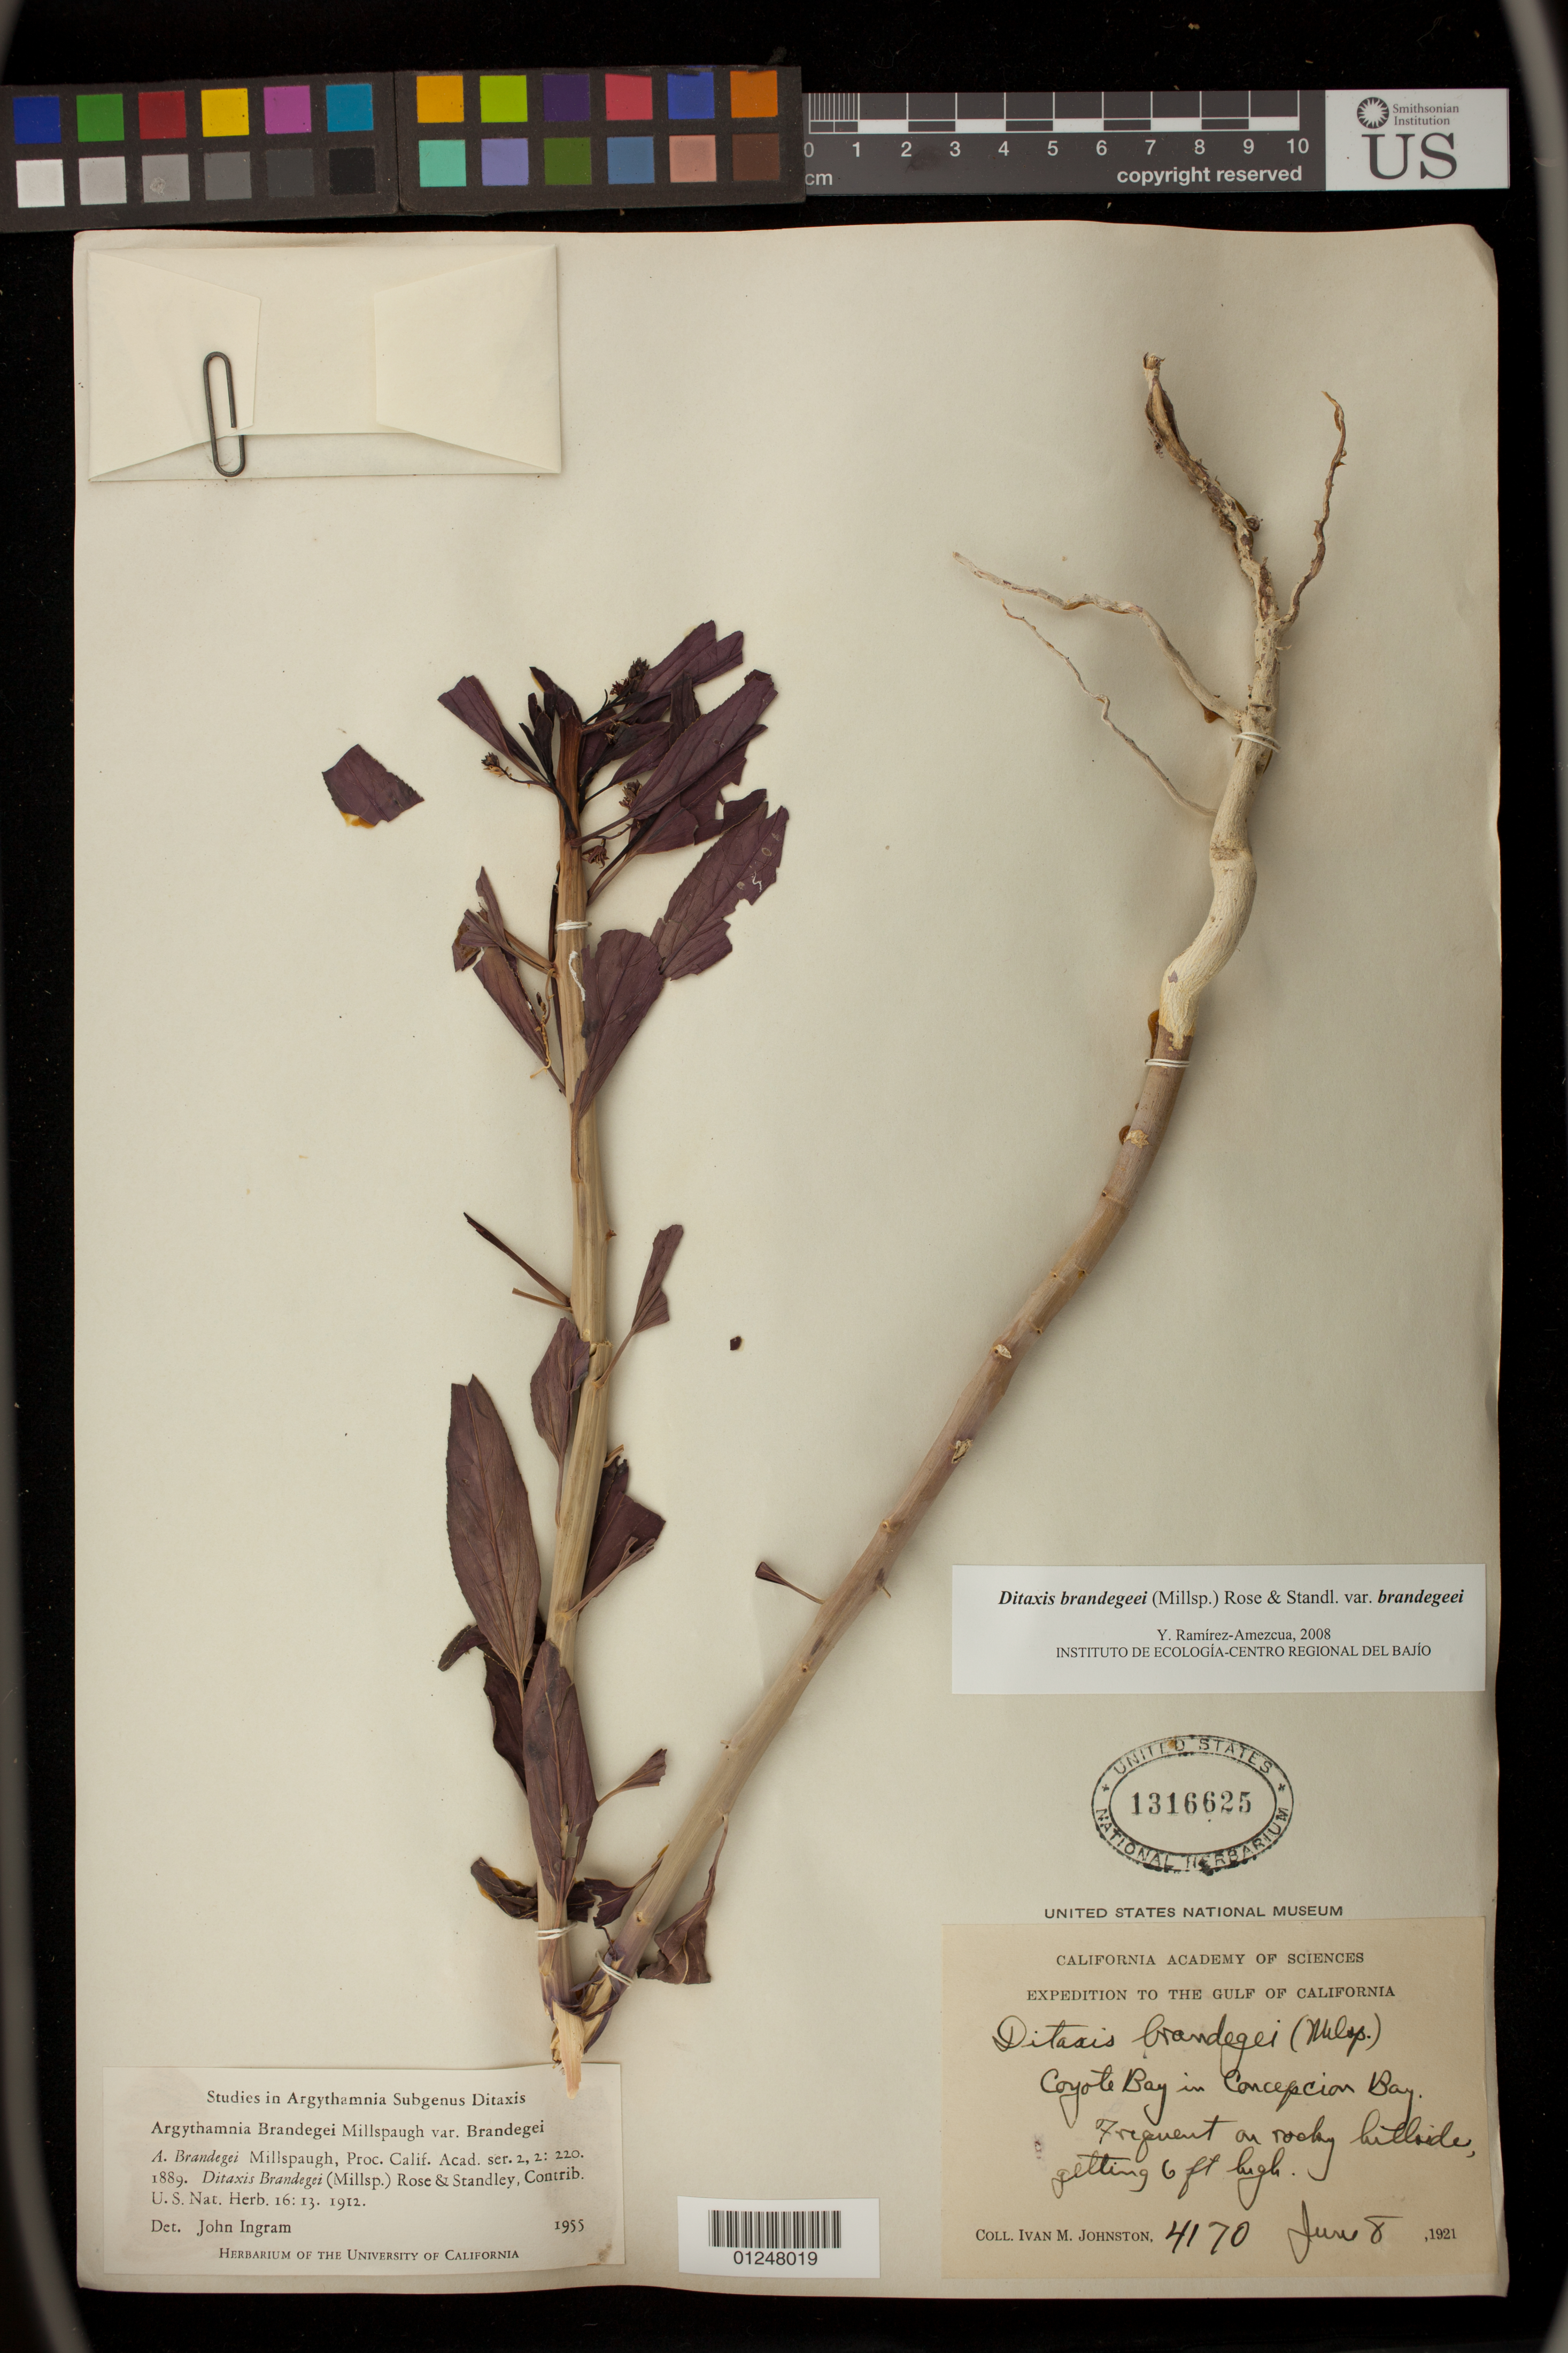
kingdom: Plantae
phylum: Tracheophyta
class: Magnoliopsida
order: Malpighiales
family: Euphorbiaceae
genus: Argythamnia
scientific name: Argythamnia brandegeei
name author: Millsp.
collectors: I.M. Johnston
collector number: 4170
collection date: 1921-06-08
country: Mexico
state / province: Baja California Sur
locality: Coyote Bay in Concepcion Bay.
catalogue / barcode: US 1316625